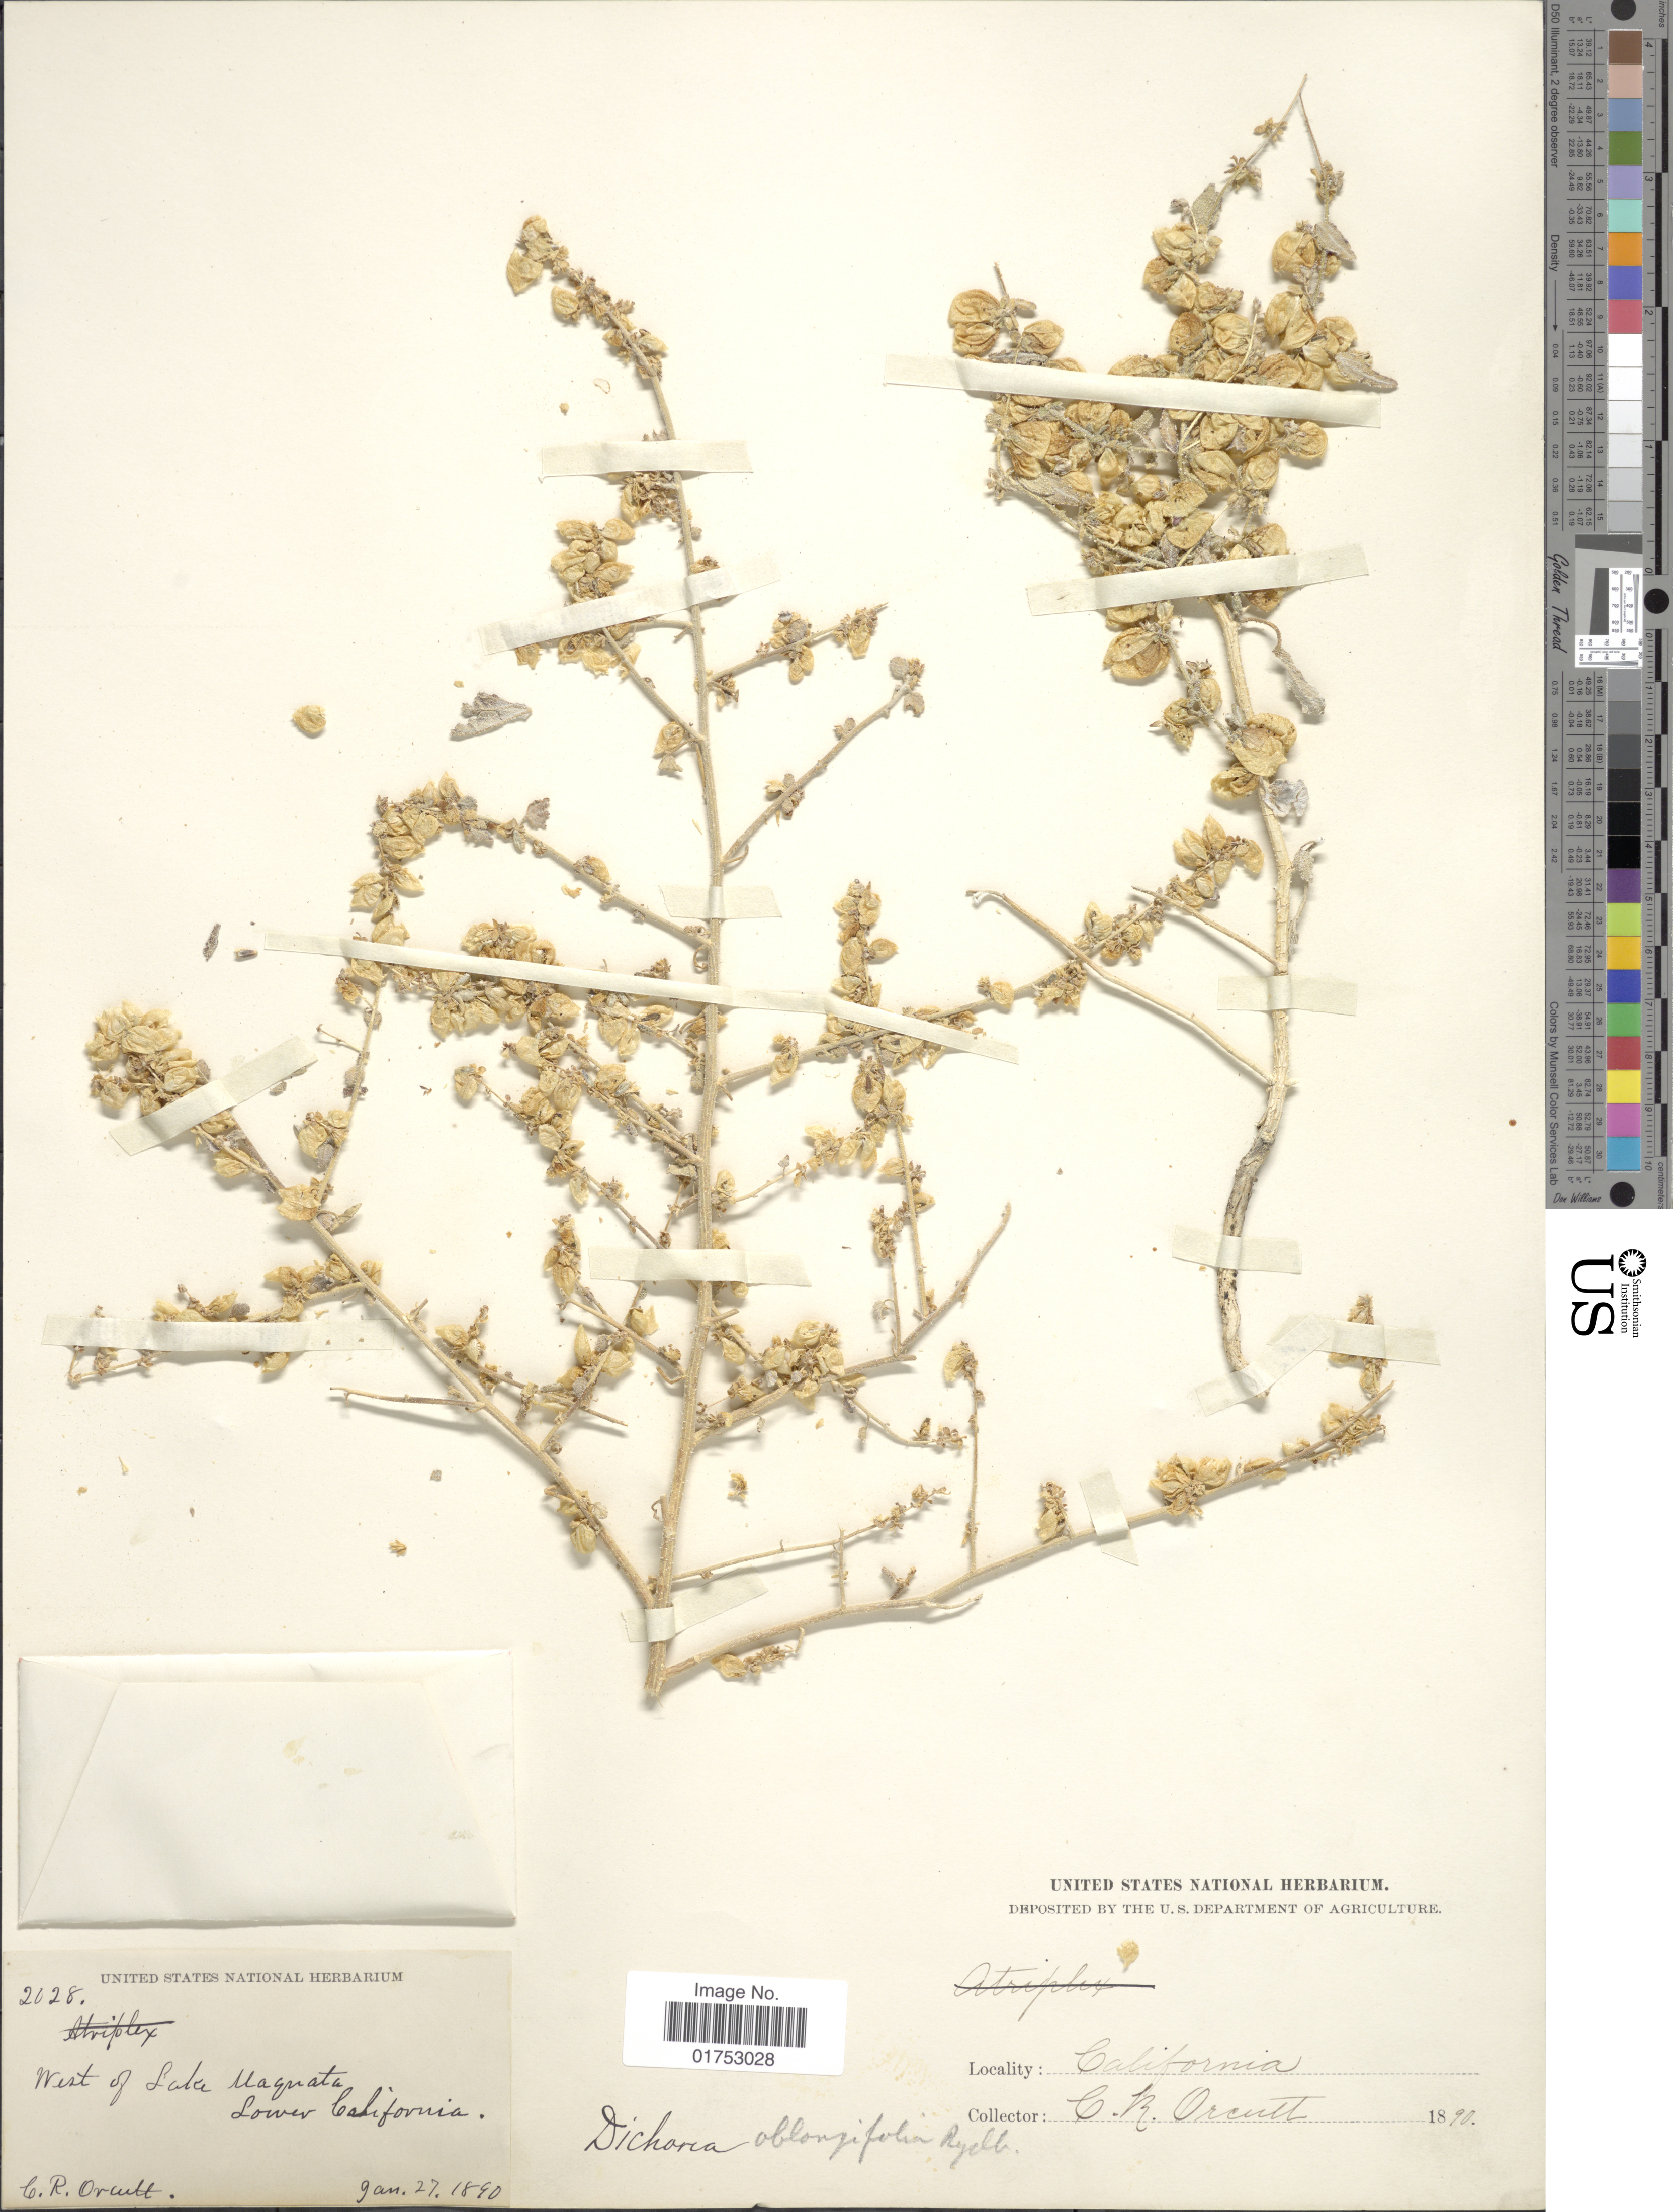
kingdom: Plantae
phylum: Tracheophyta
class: Magnoliopsida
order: Asterales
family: Asteraceae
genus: Dicoria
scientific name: Dicoria oblongifolia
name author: Rydb.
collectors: C. R. Orcutt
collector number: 2028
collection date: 1890-01-27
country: Mexico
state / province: Baja California Norte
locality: West of Lake Magnata, Lower California